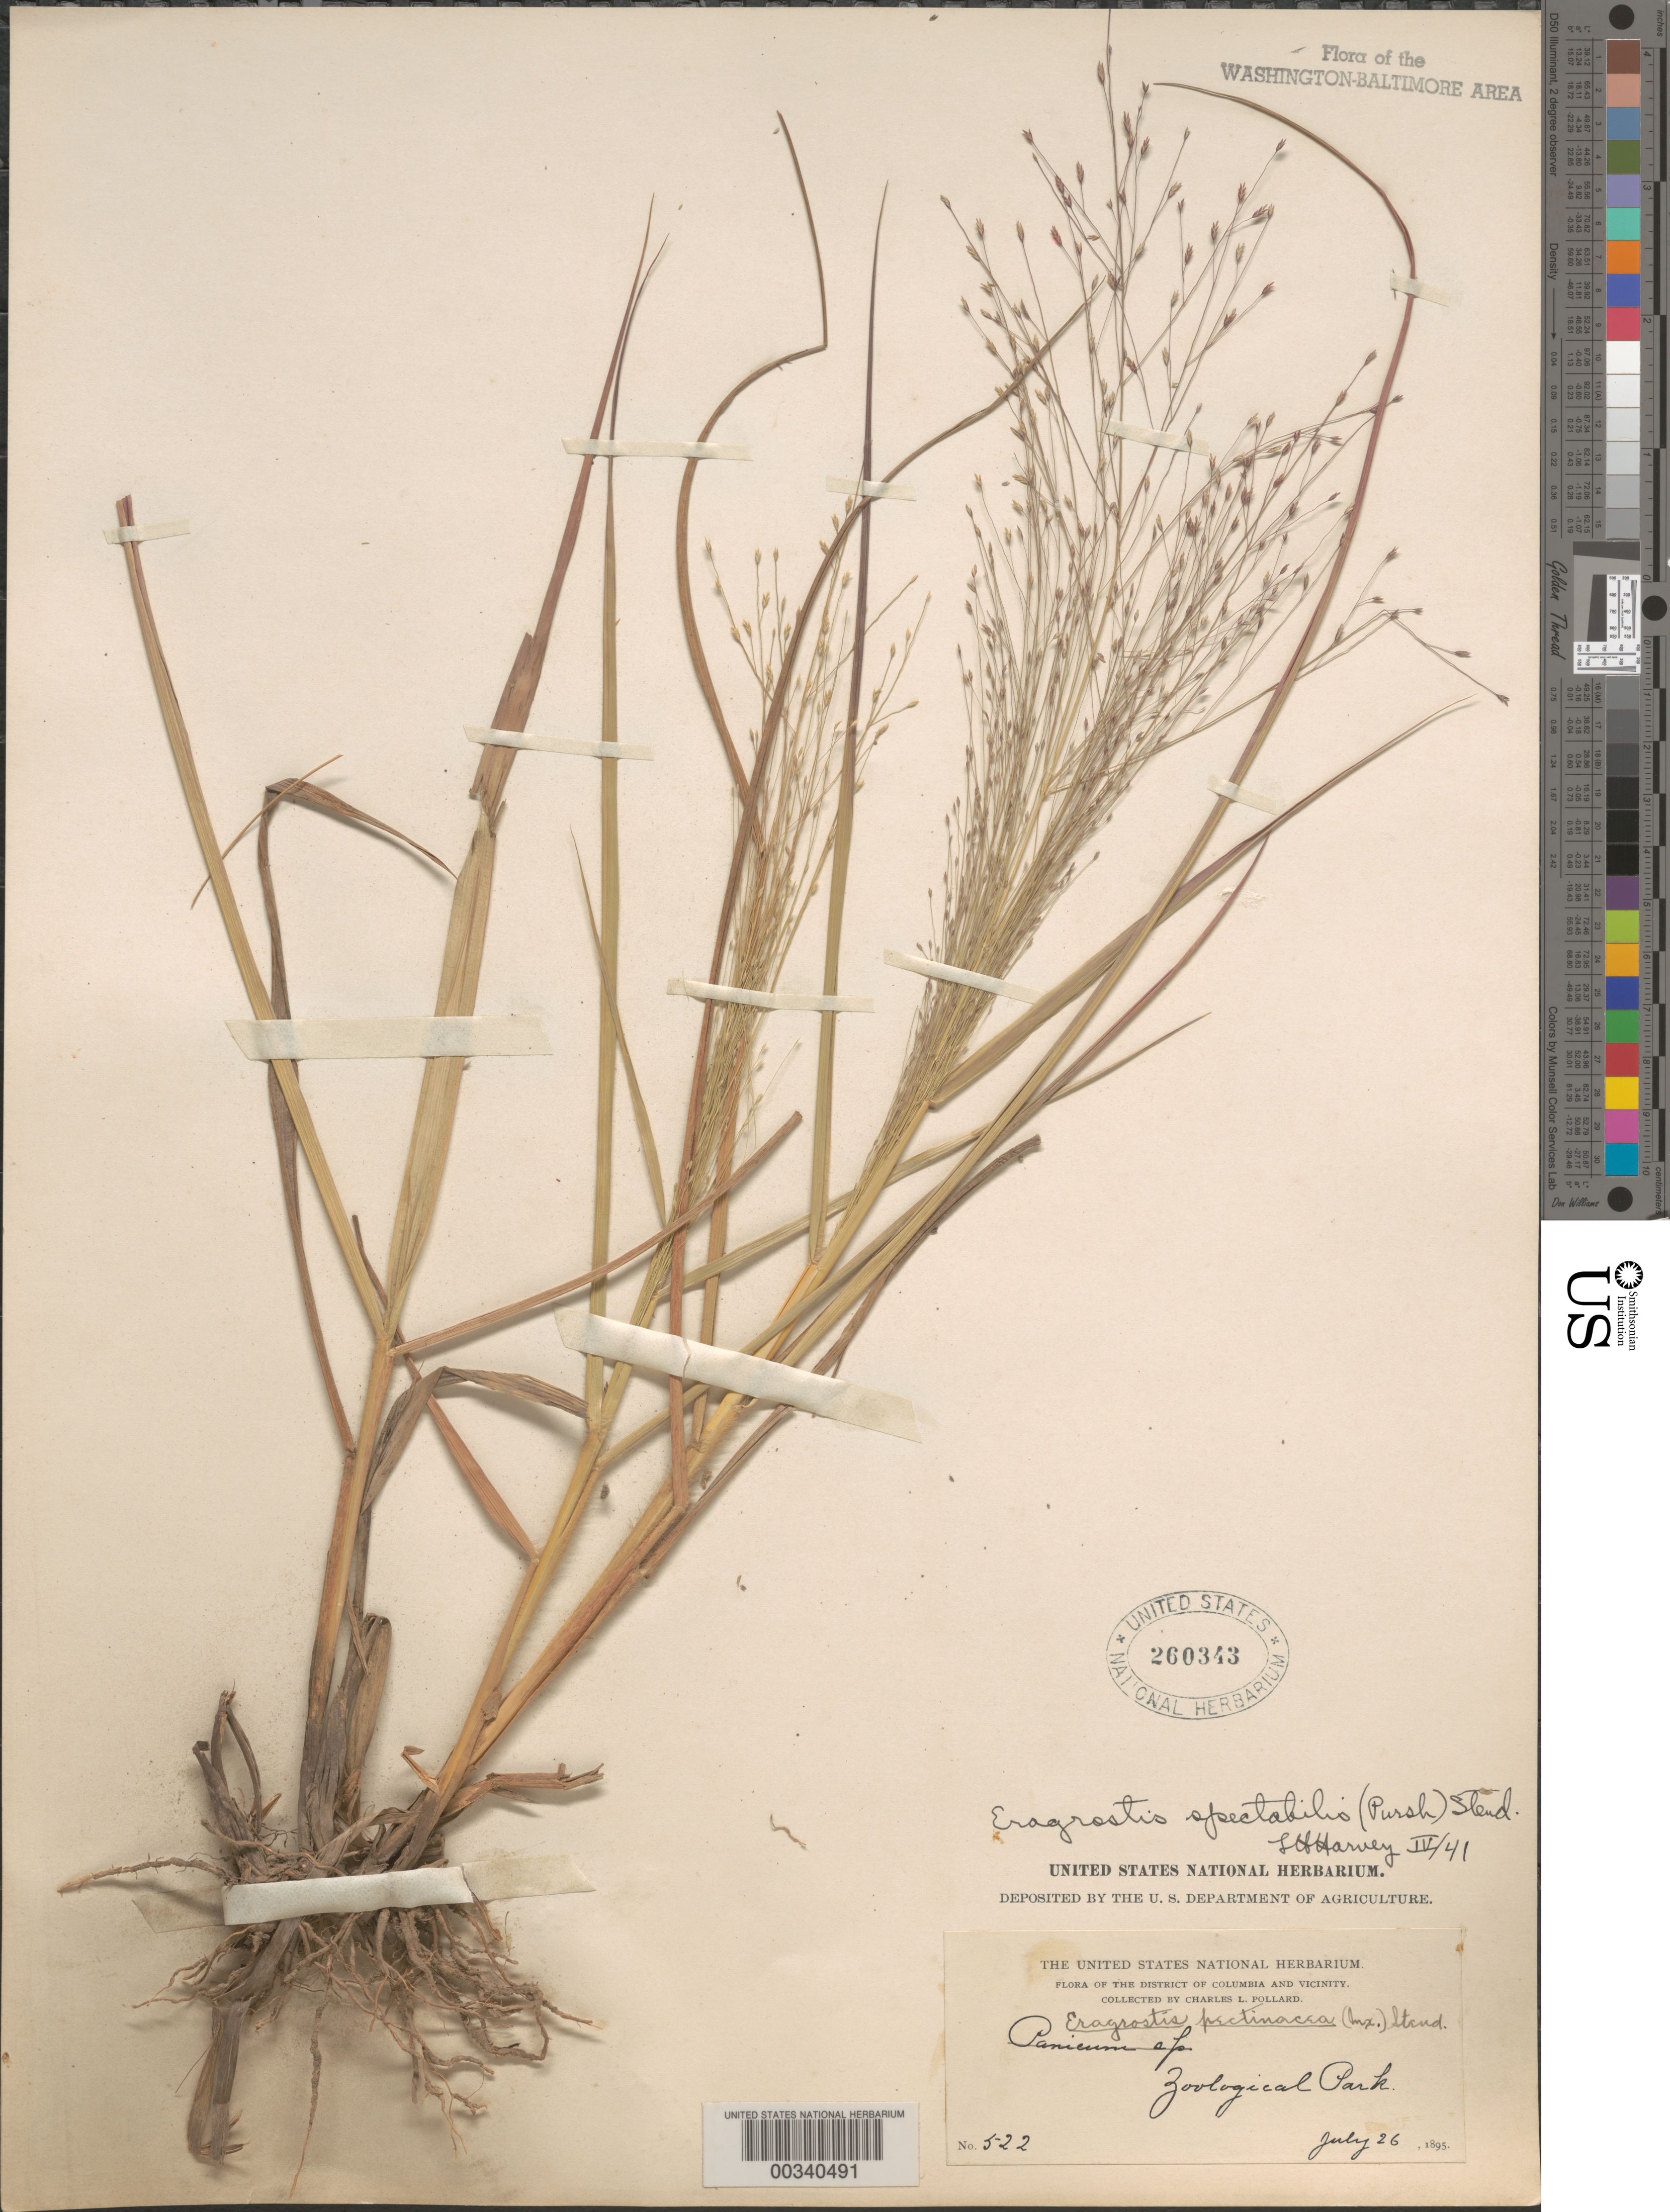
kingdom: Plantae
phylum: Tracheophyta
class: Liliopsida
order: Poales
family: Poaceae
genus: Eragrostis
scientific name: Eragrostis spectabilis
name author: (Pursh) Steud.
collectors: C. L. Pollard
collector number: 522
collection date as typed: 26 Jul 1895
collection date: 1895-07-26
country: United States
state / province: District of Columbia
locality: Zoo Park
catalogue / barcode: US 260343